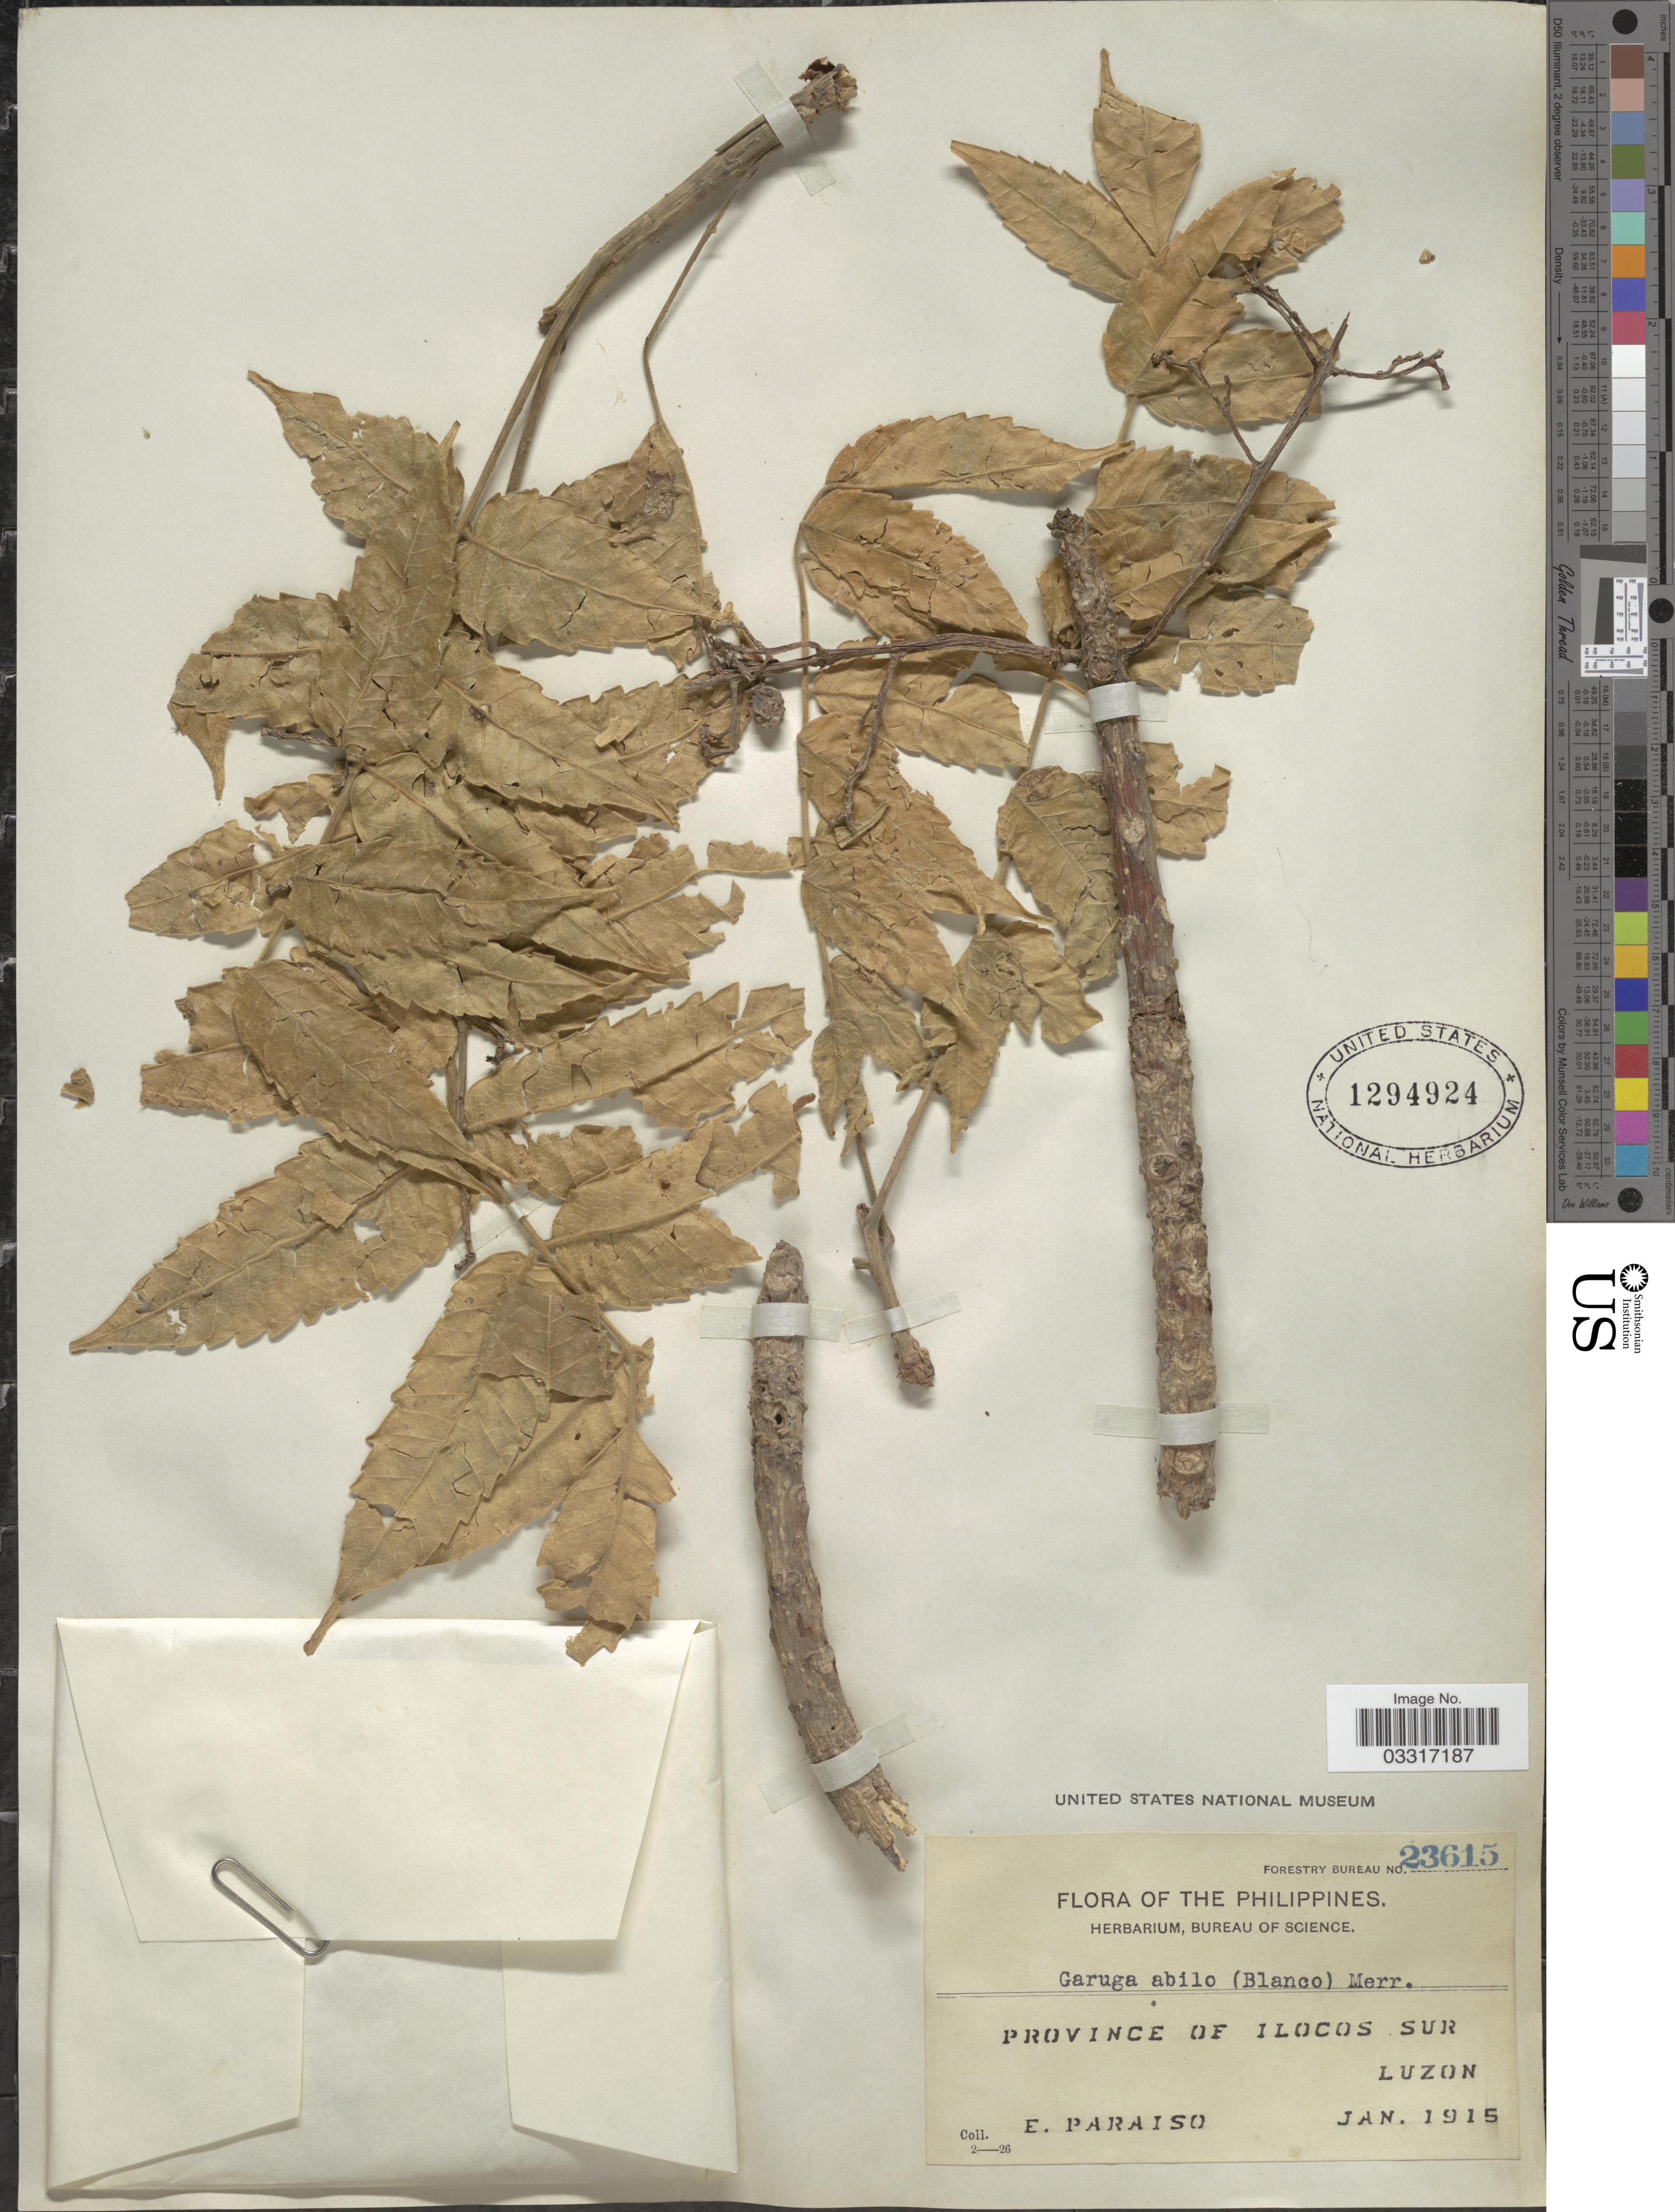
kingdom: Plantae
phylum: Tracheophyta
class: Magnoliopsida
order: Sapindales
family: Burseraceae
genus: Garuga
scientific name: Garuga floribunda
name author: Decne.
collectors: E. Paraiso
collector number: Forestry Bureau 23615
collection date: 1915-01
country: Philippines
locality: Province of Ilocos Sur Luzon.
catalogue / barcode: US 1294924